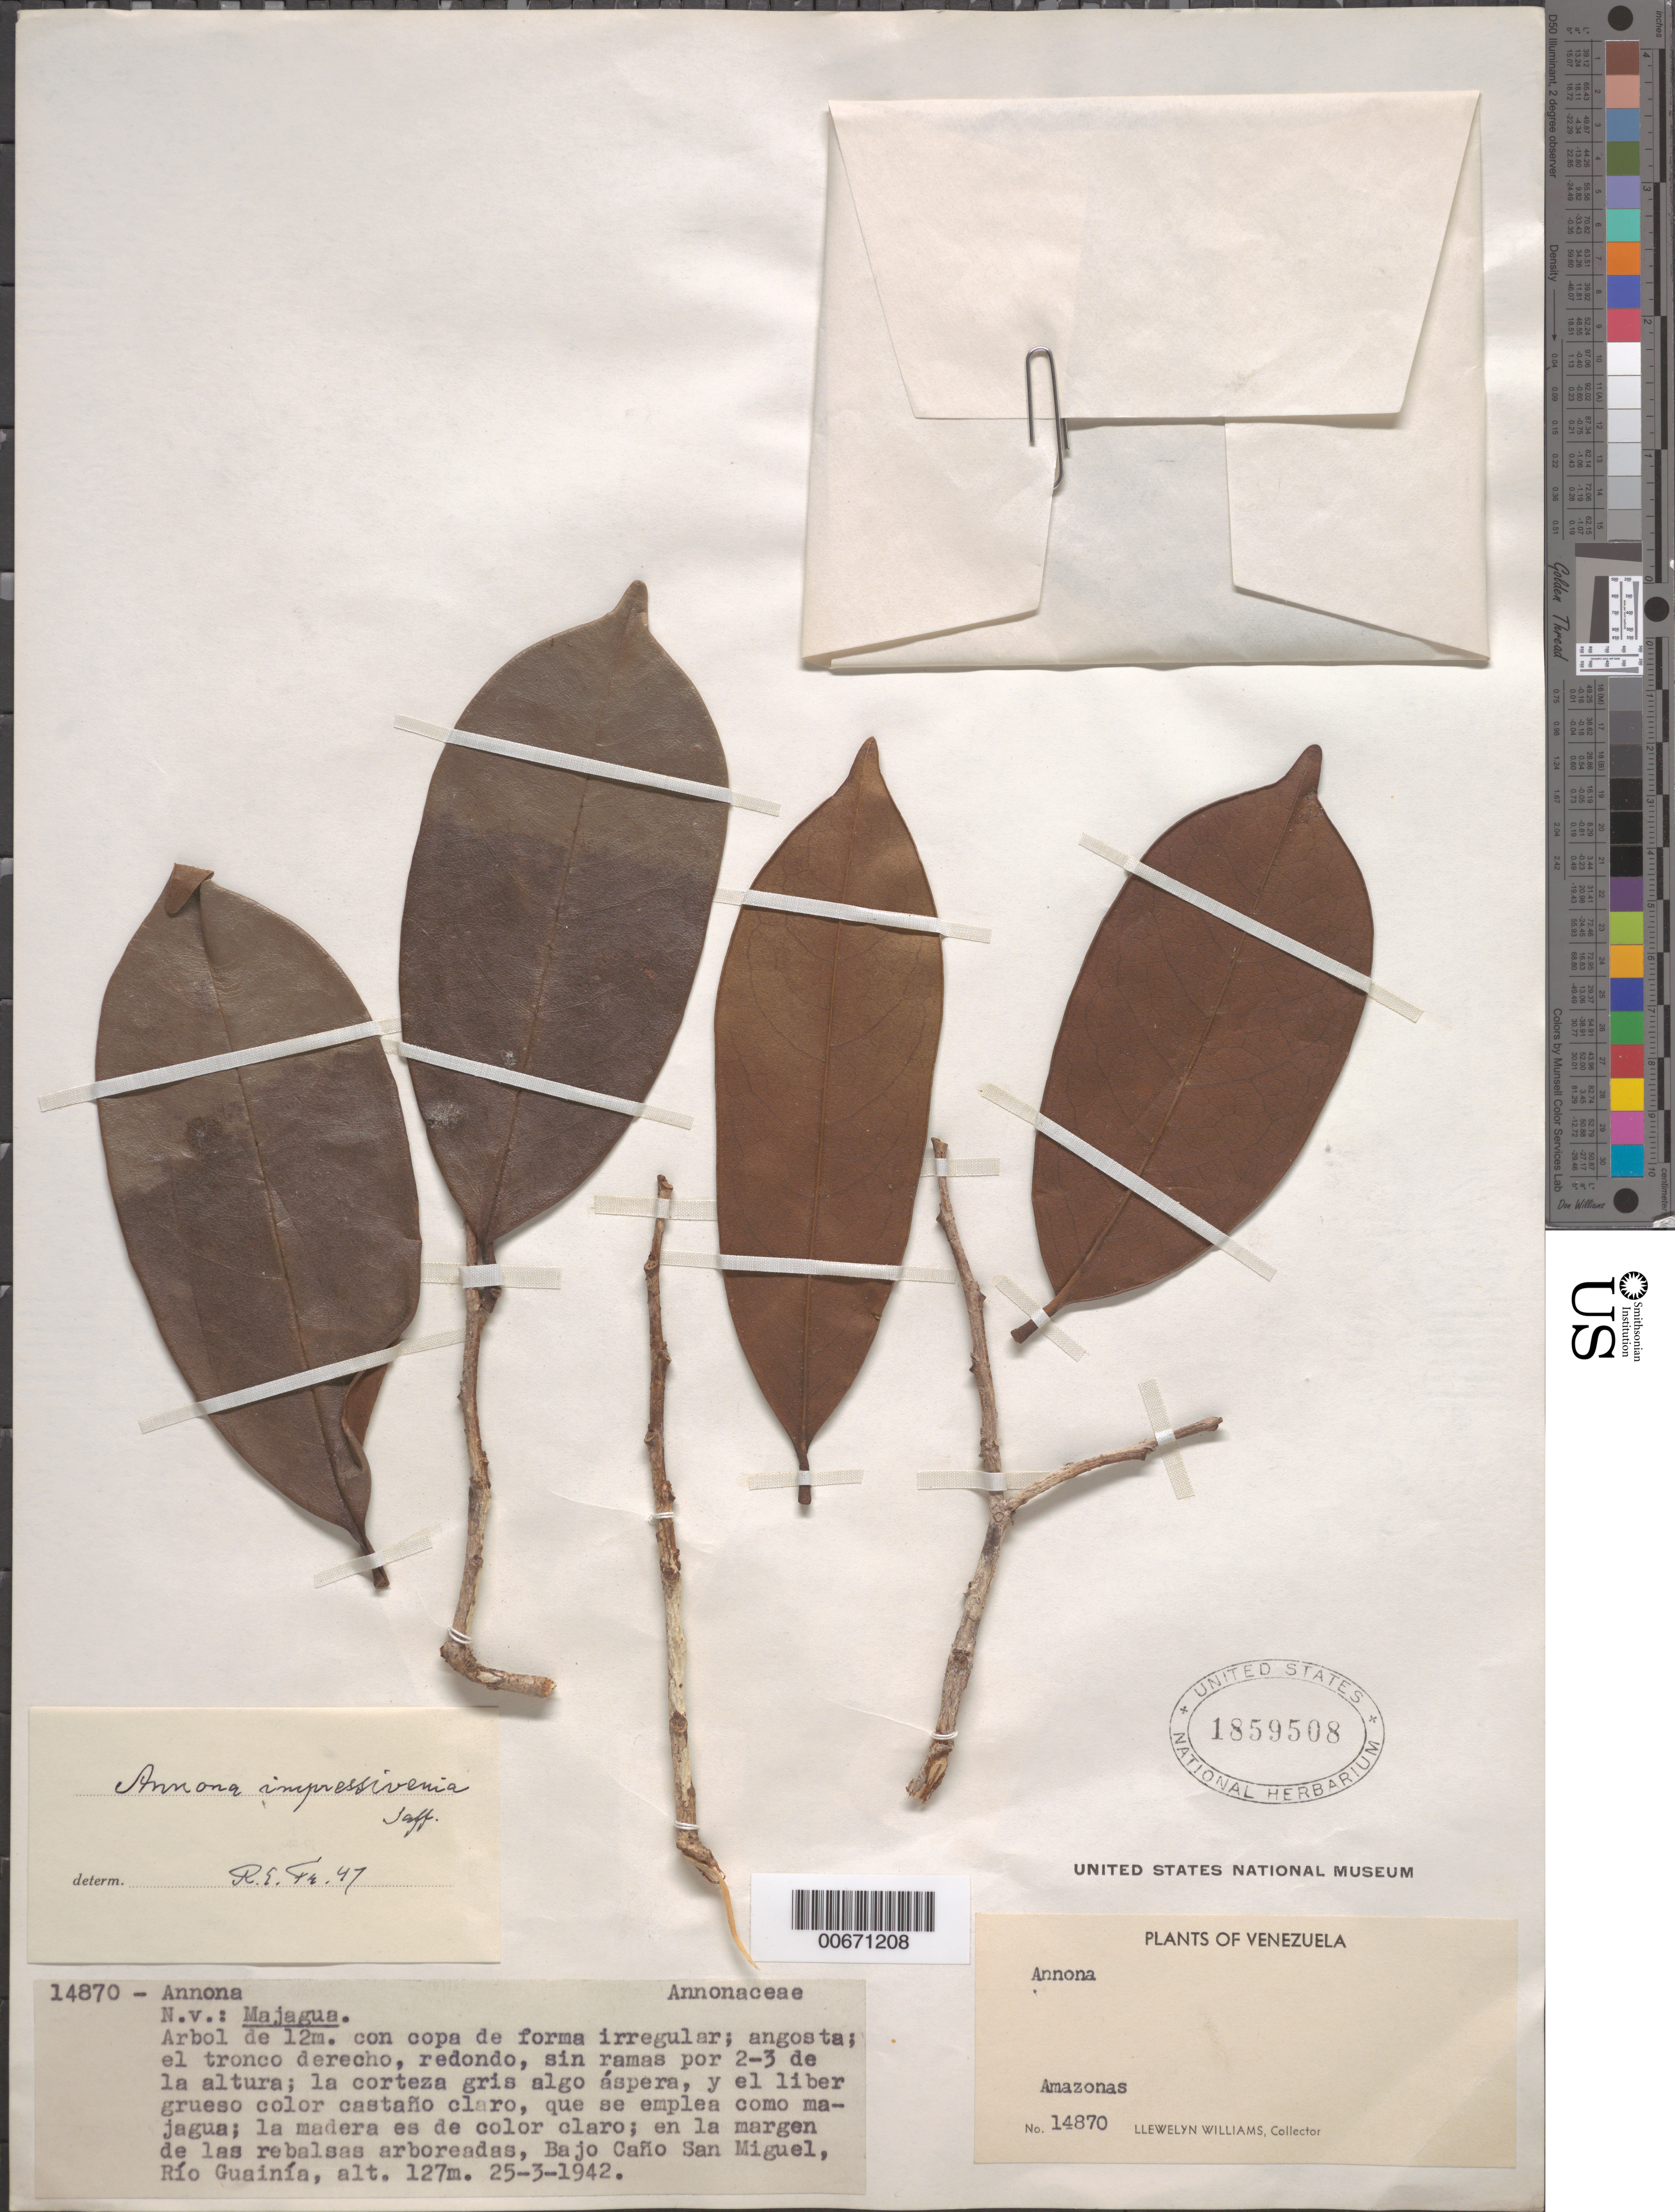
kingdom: Plantae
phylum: Tracheophyta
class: Magnoliopsida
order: Magnoliales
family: Annonaceae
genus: Annona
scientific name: Annona impressivenia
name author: Saff. ex R.E. Fr.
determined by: Fries, R. E.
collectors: Ll. Williams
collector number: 14870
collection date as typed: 25-Mar-42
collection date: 1942-03-25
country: Venezuela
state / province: Amazonas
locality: San Miguel, Río Guainía, Baja Caño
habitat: Margen de las rebalsas arboreadas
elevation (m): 127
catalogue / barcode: US 1859508